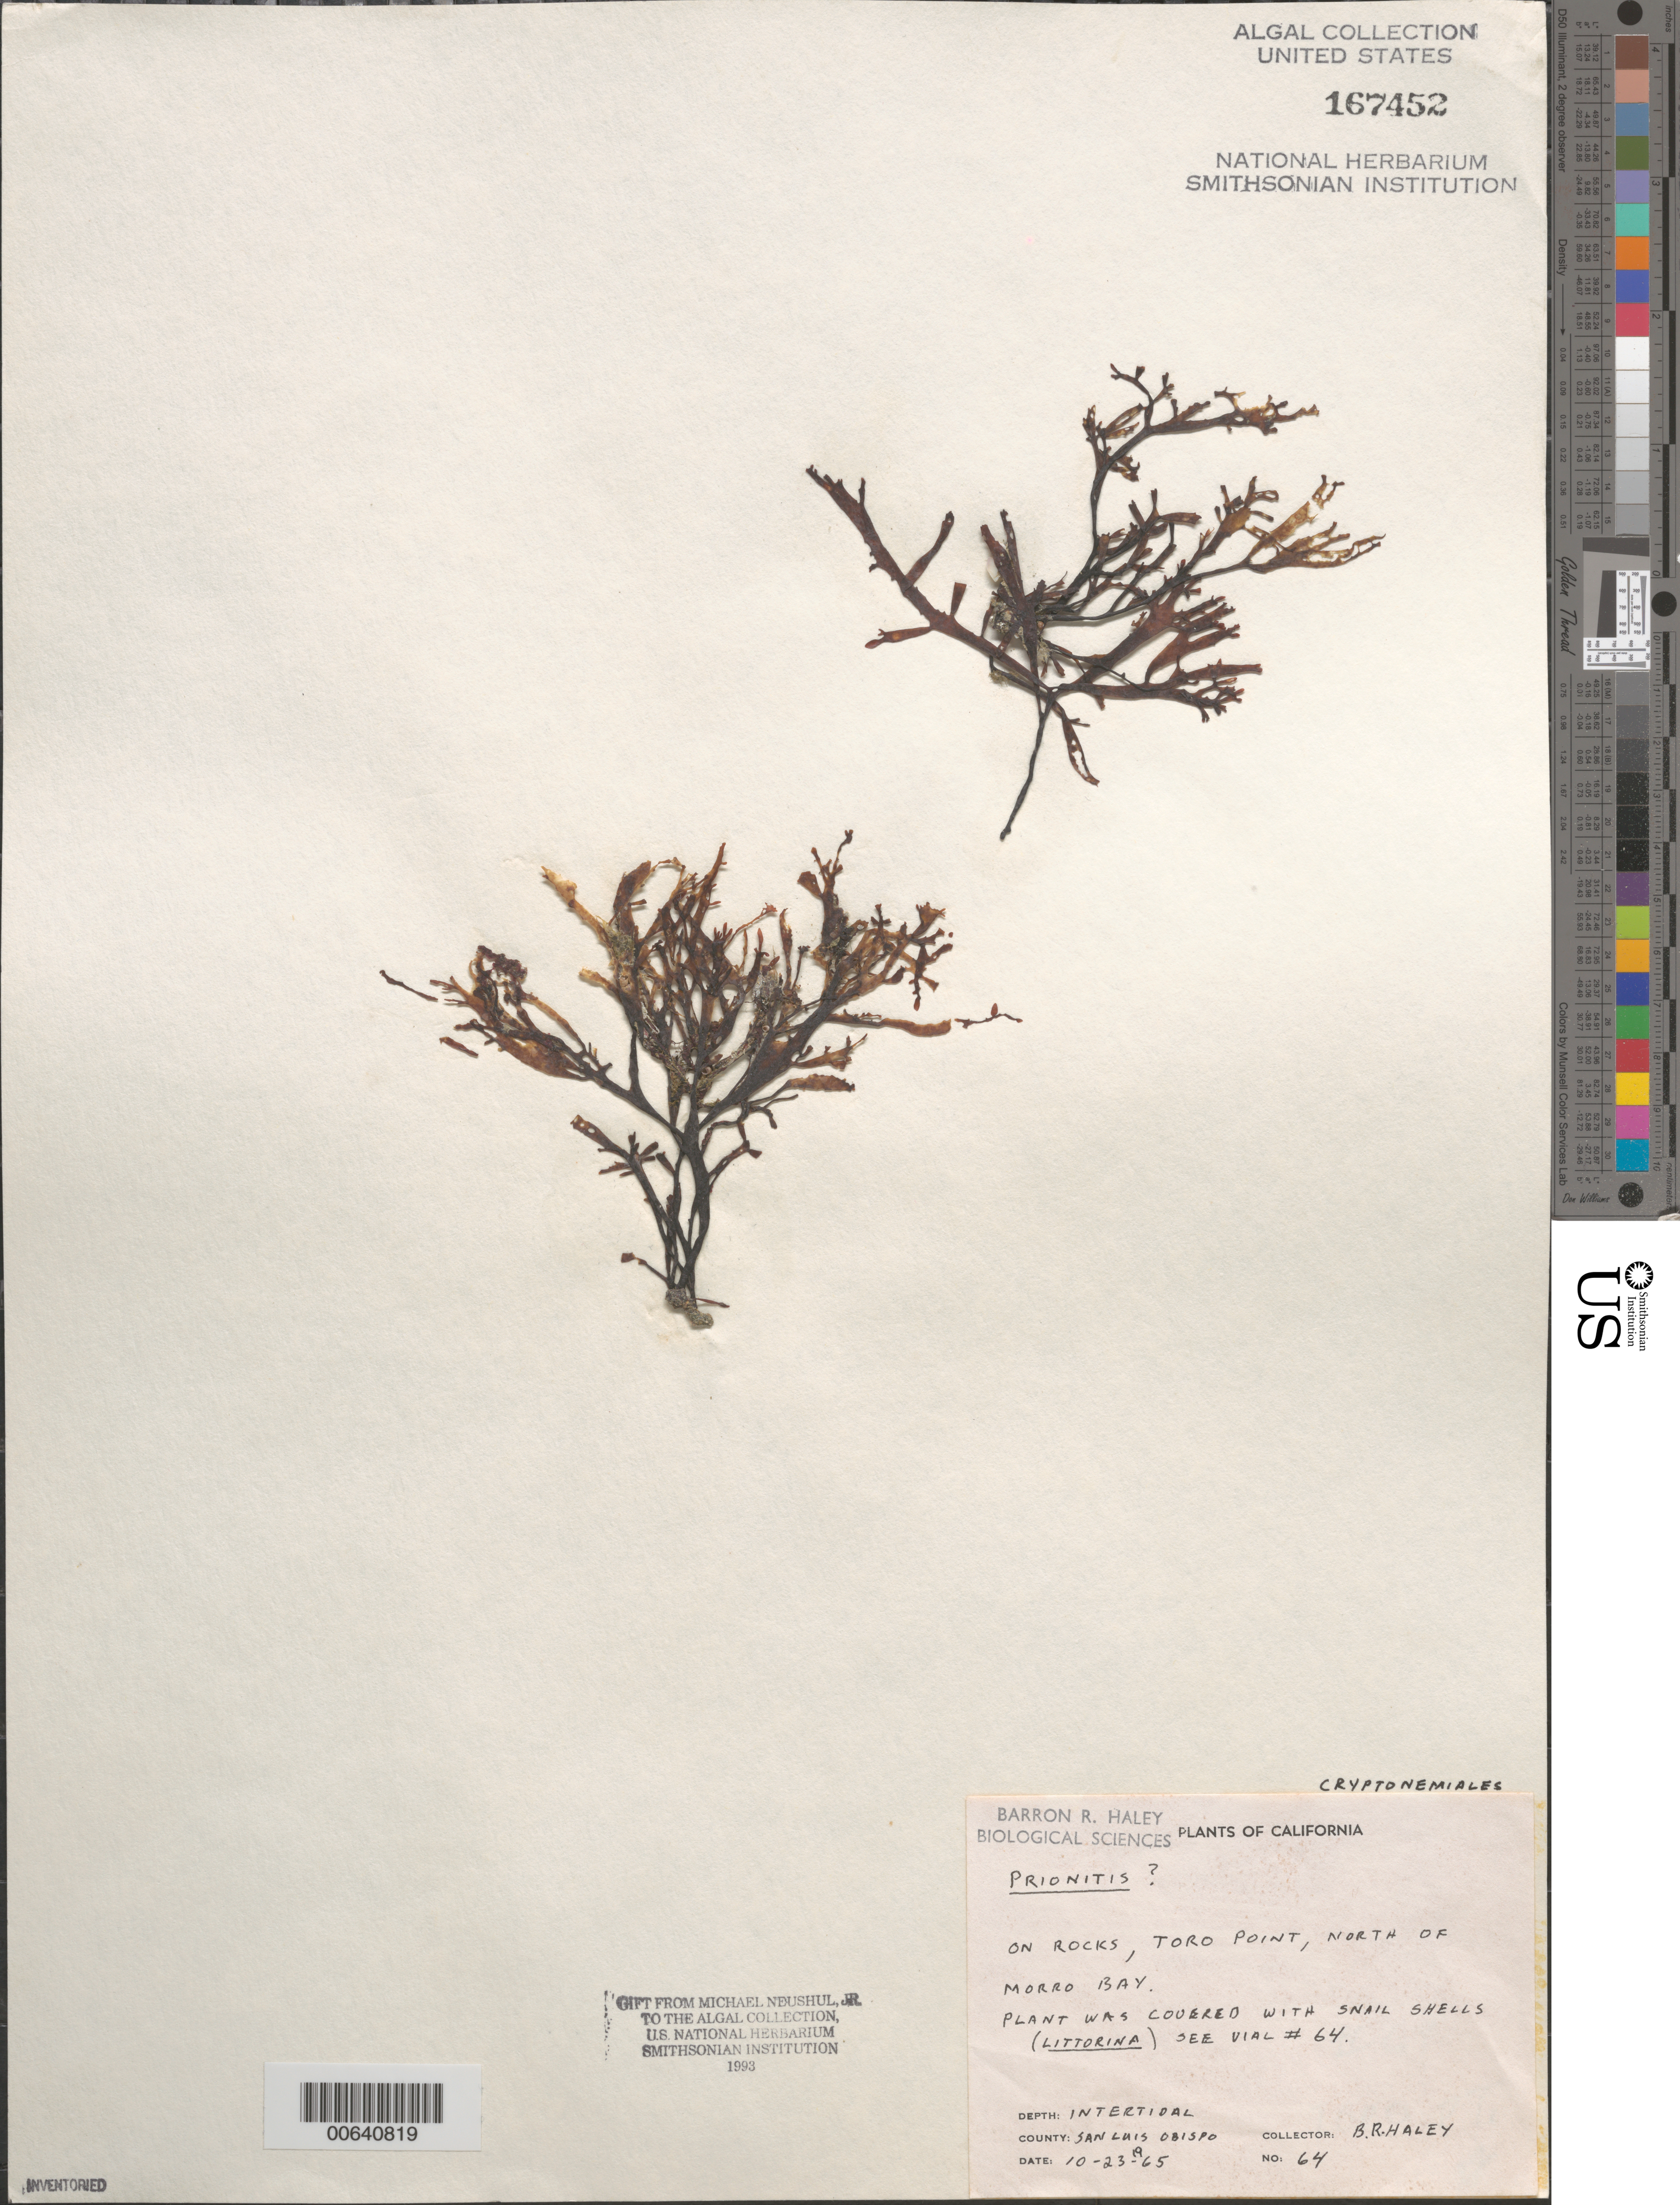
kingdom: Plantae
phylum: Rhodophyta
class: Florideophyceae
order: Cryptonemiales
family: Cryptonemiaceae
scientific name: Prionitis sp.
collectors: B. Haley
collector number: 64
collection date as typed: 23 Oct 1965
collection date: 1965-10-23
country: United States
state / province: California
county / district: San Luis Obispo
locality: Toro Point, north of Morro Bay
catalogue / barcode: US 167452